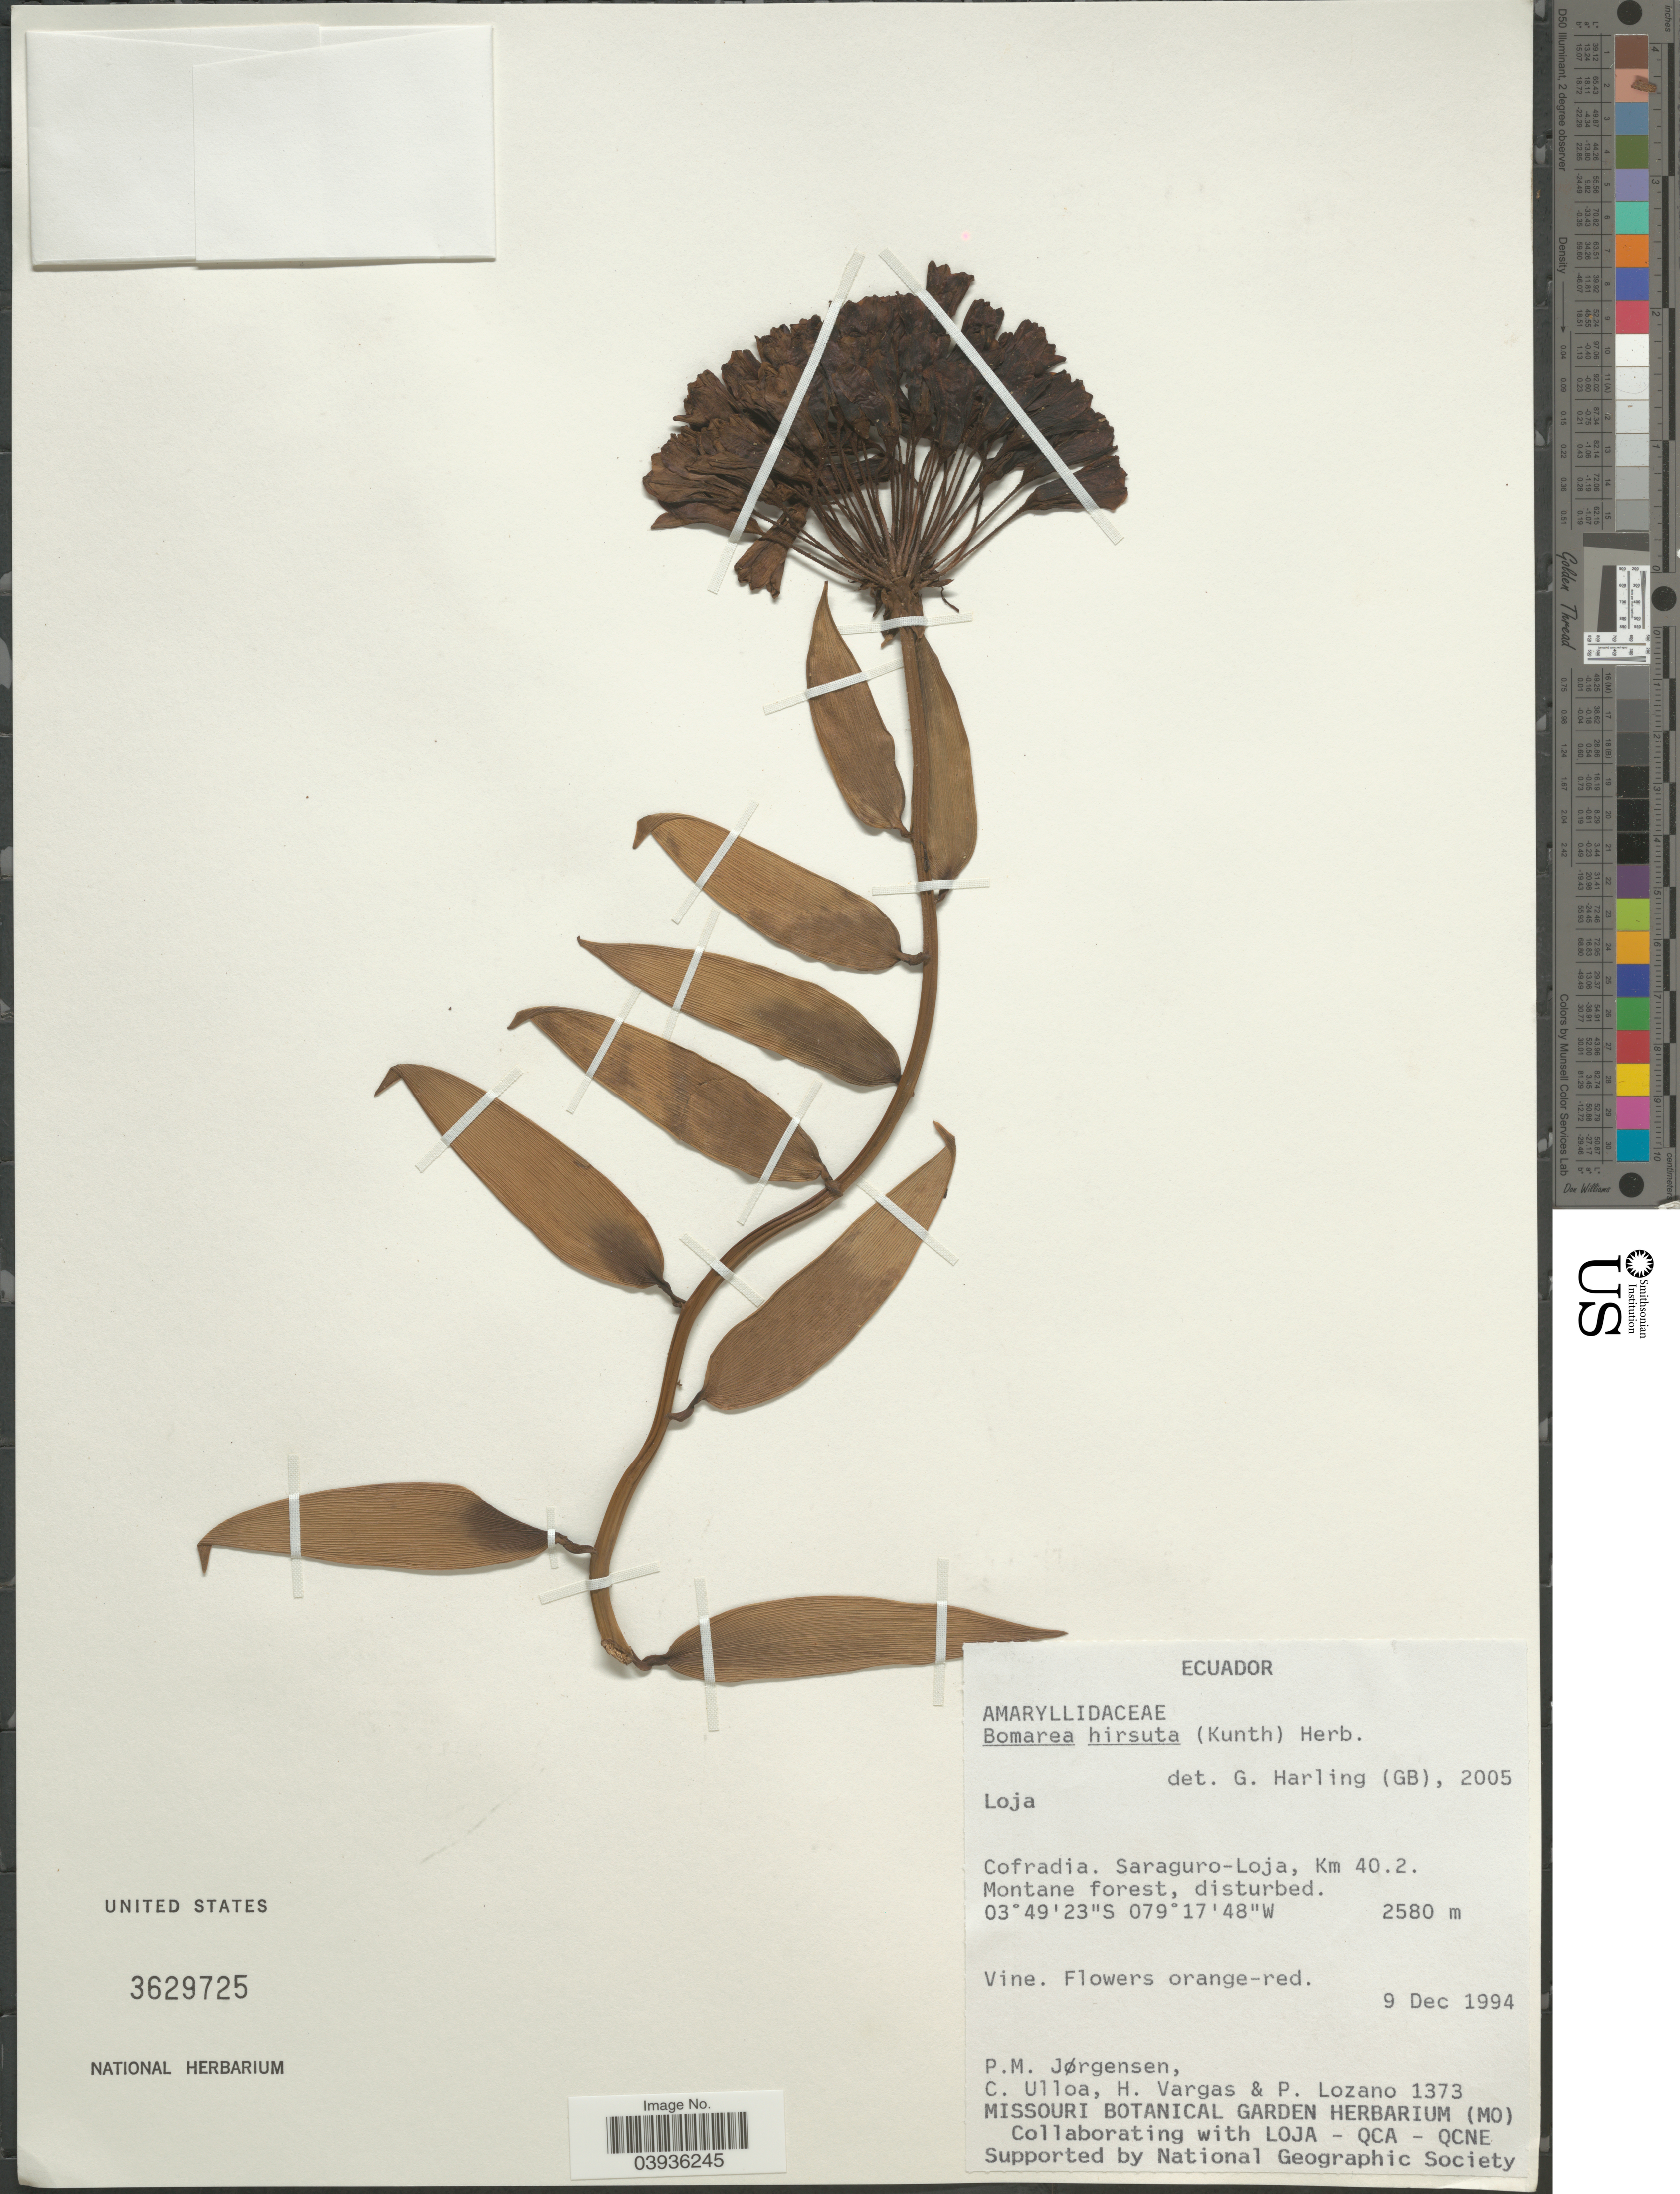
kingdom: Plantae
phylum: Tracheophyta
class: Liliopsida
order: Liliales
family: Alstroemeriaceae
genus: Bomarea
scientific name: Bomarea hirsuta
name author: (Kunth) Herb.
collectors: P. Jørgensen, C. Ulloa, H. Vargas & P. Lozano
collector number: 1373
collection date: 1994-12-09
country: Ecuador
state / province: Loja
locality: Cofradia. Saraguro-Loja, Km 40.2. Montane forest.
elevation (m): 2580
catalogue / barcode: US 3629725